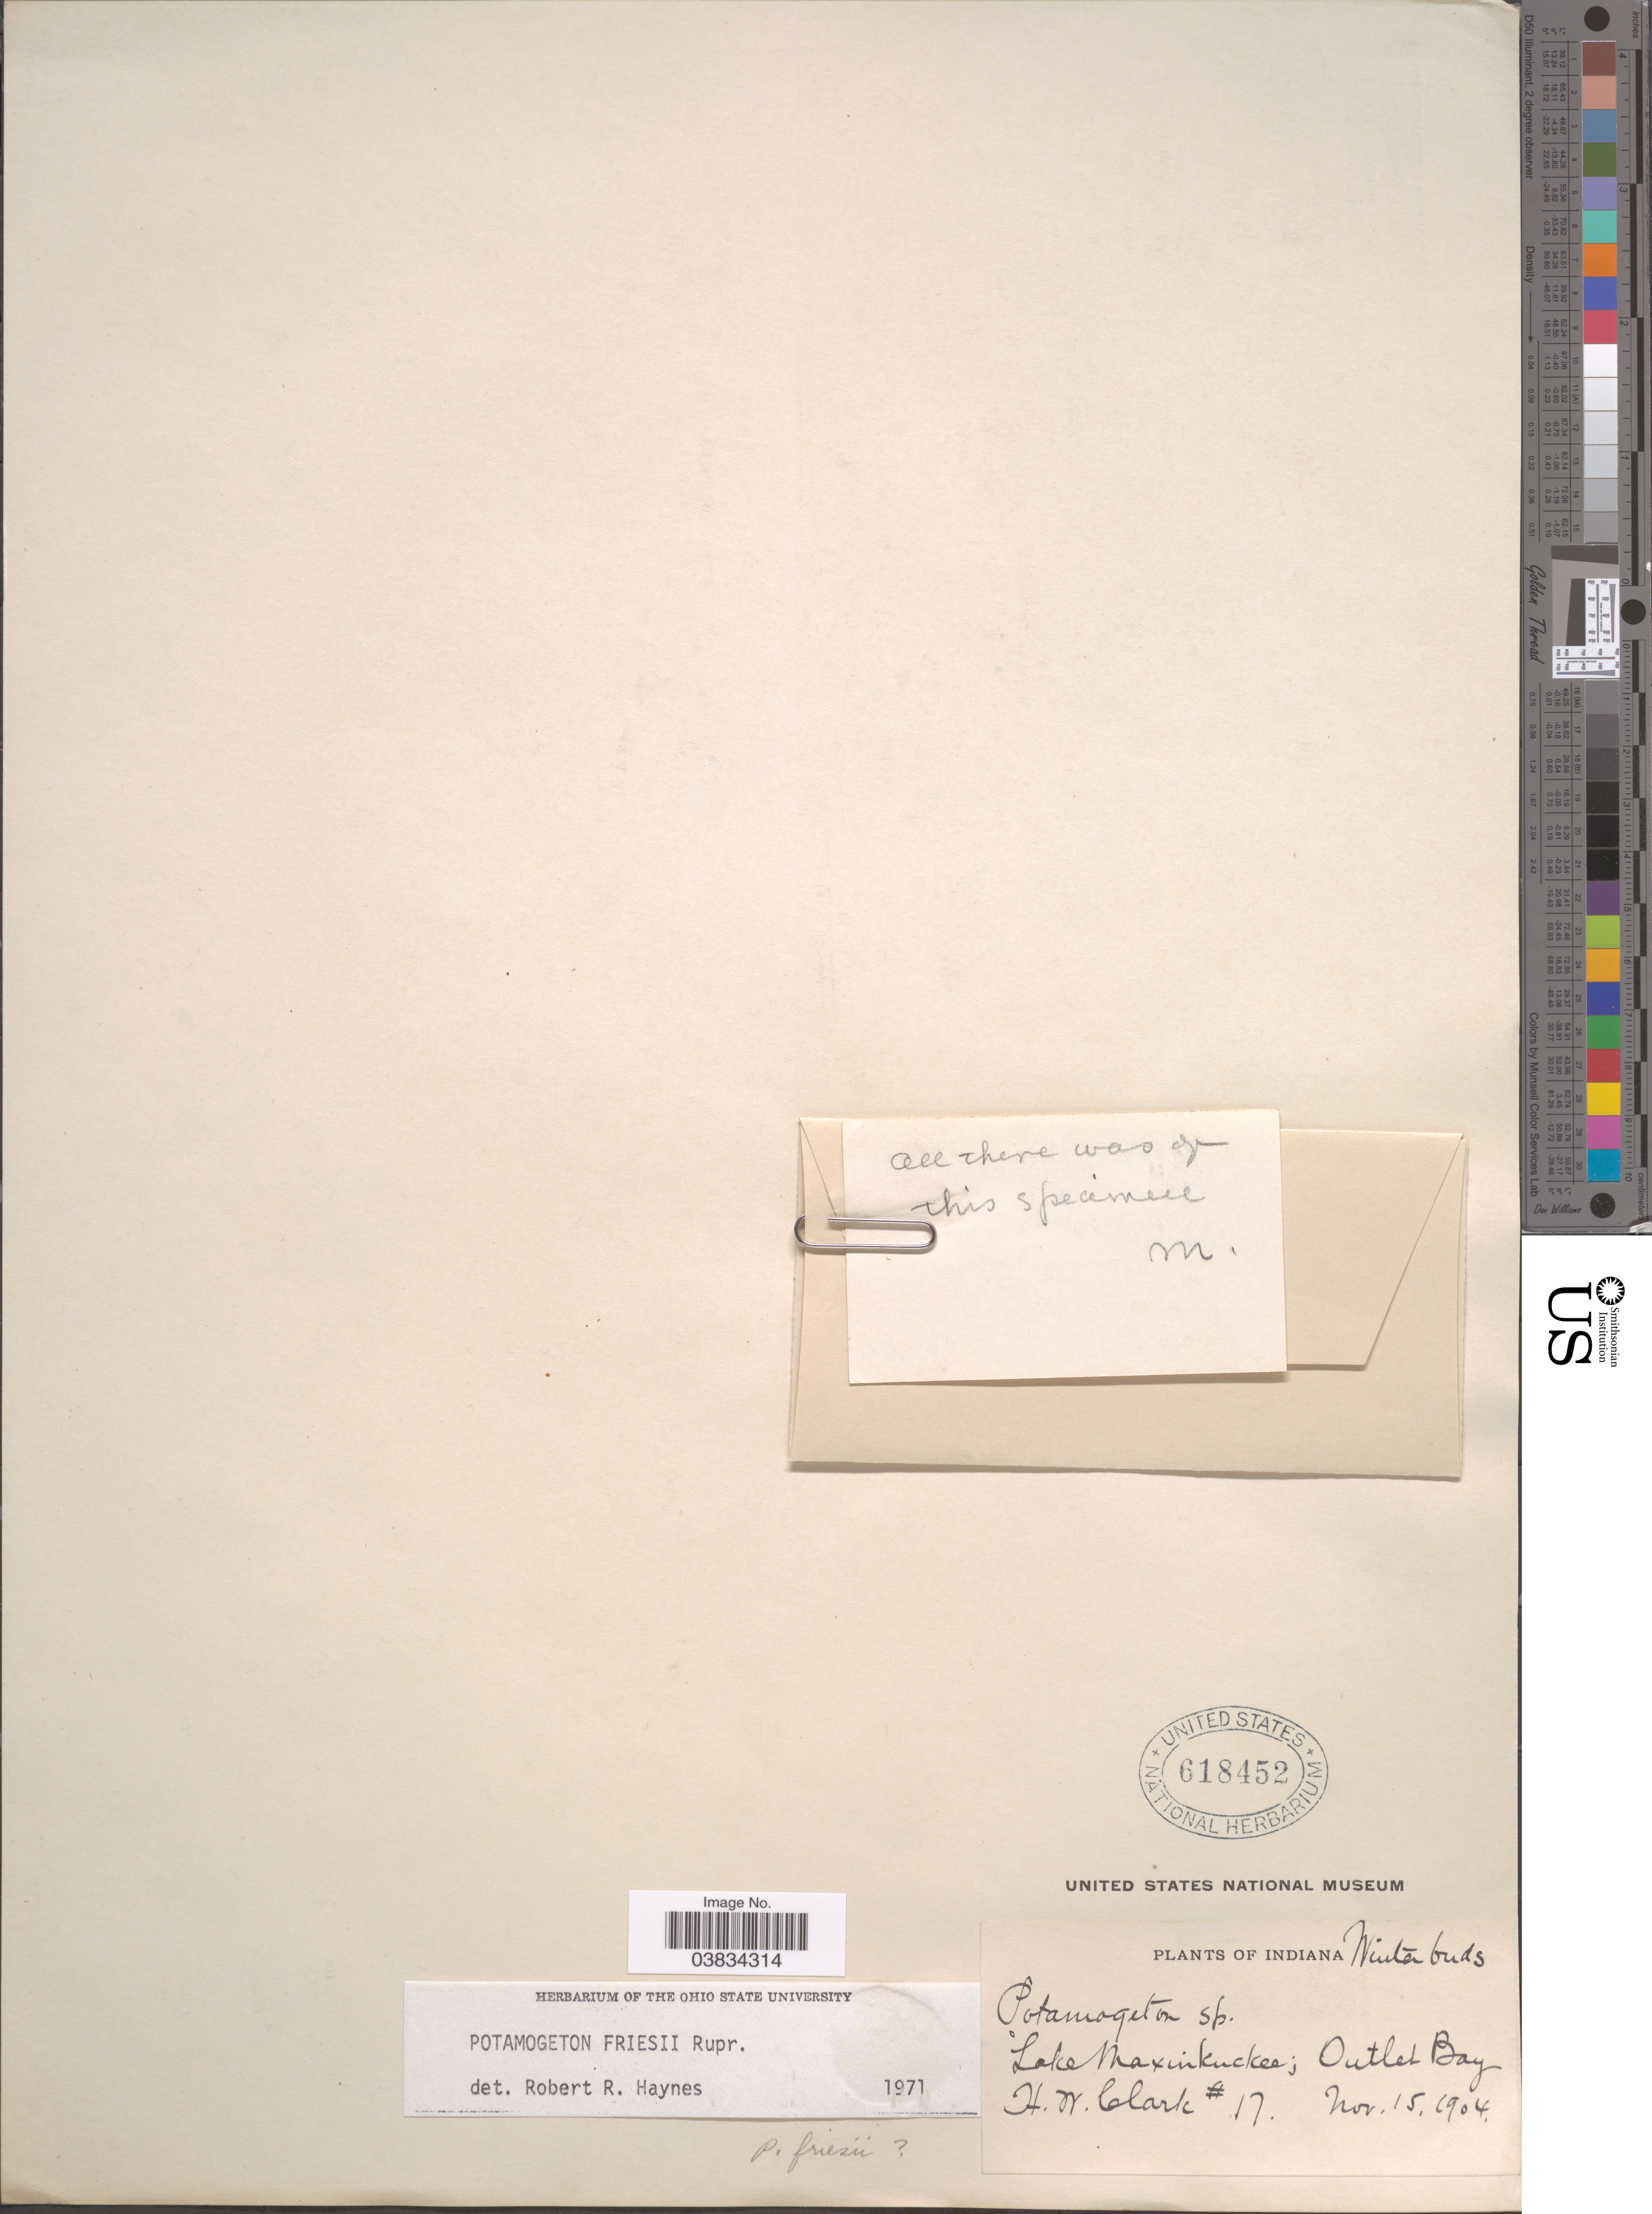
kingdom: Plantae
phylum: Tracheophyta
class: Liliopsida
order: Alismatales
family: Potamogetonaceae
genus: Potamogeton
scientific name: Potamogeton friesii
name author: Rupr.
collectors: H. W. Clark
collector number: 17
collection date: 1904-11-15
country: United States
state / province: Indiana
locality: Lake Maxinkuckee; Outlet Bay.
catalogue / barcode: US 618452